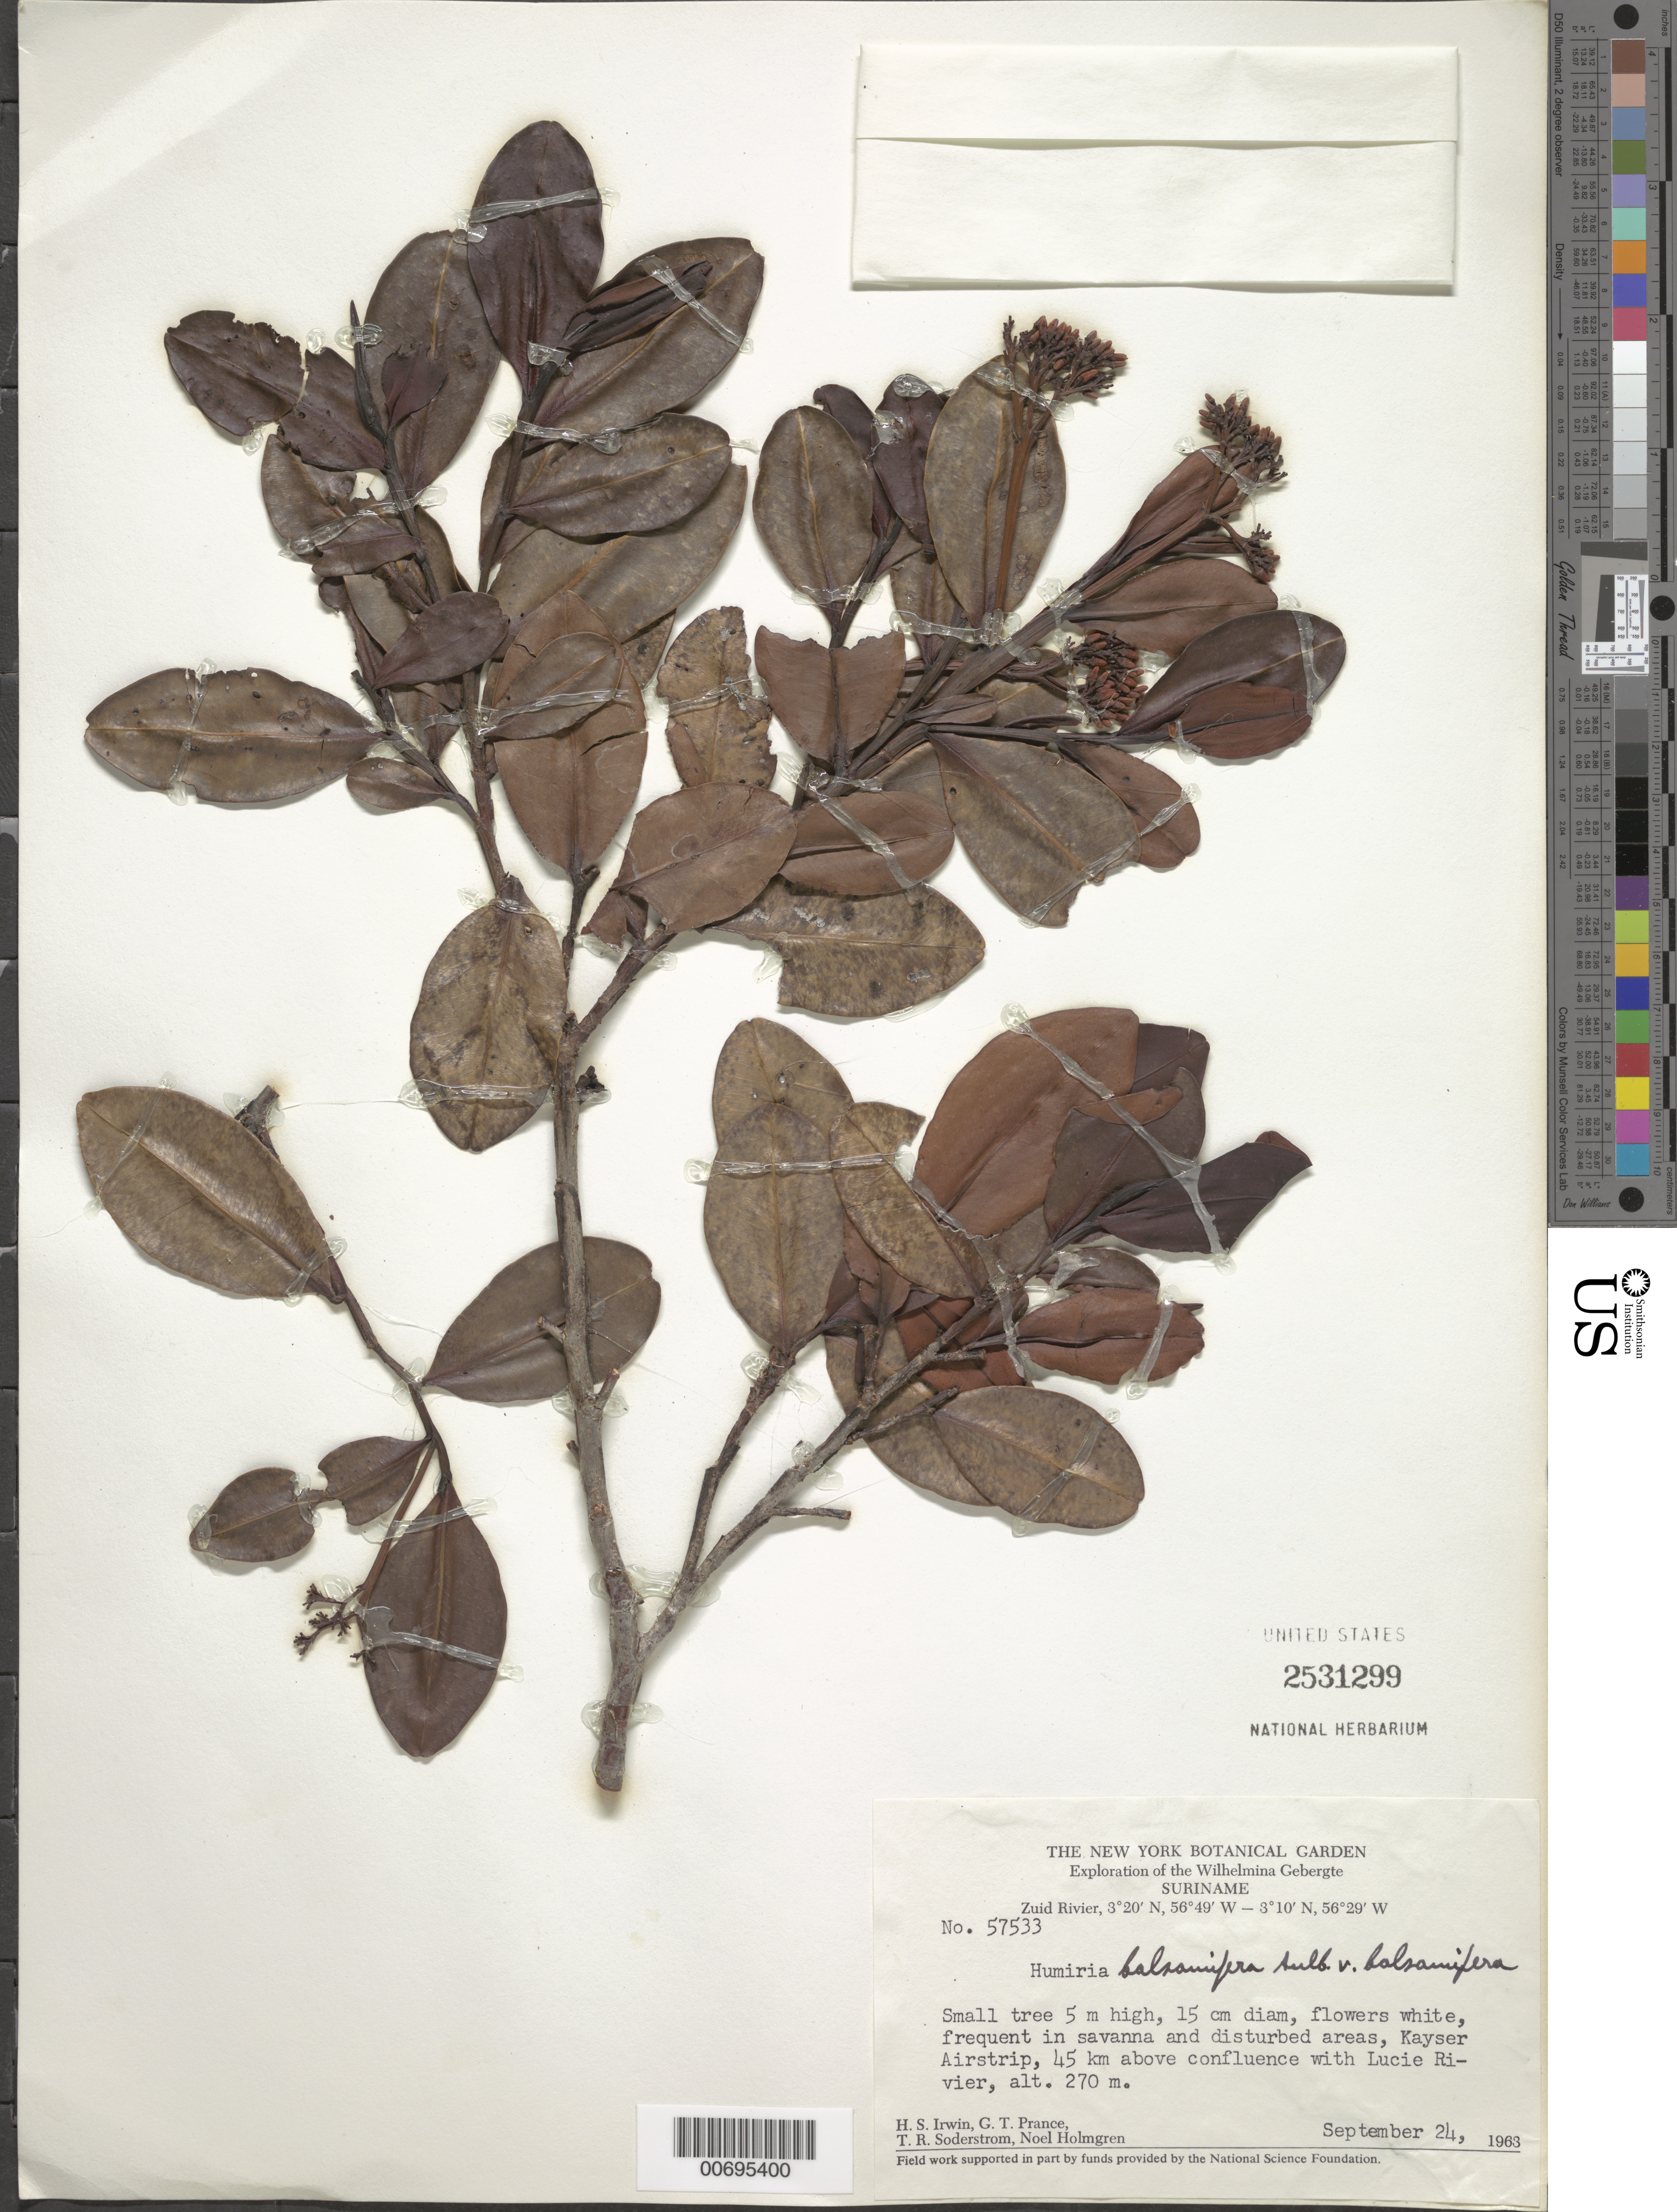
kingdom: Plantae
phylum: Tracheophyta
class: Magnoliopsida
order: Malpighiales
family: Humiriaceae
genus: Humiria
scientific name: Humiria balsamifera var. balsamifera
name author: Aubl.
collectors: H. Irwin, G. T. Prance, T. R. Soderstrom & N. H. Holmgren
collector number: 57533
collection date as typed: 24-Sep-63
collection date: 1963-09-24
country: Suriname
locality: Kayser Airstrip, Zuid R., 45 km above confl. with Lucie R., Wilhelmina Gebergte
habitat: Savanna & disturbed areas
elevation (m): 270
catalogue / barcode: US 2531299